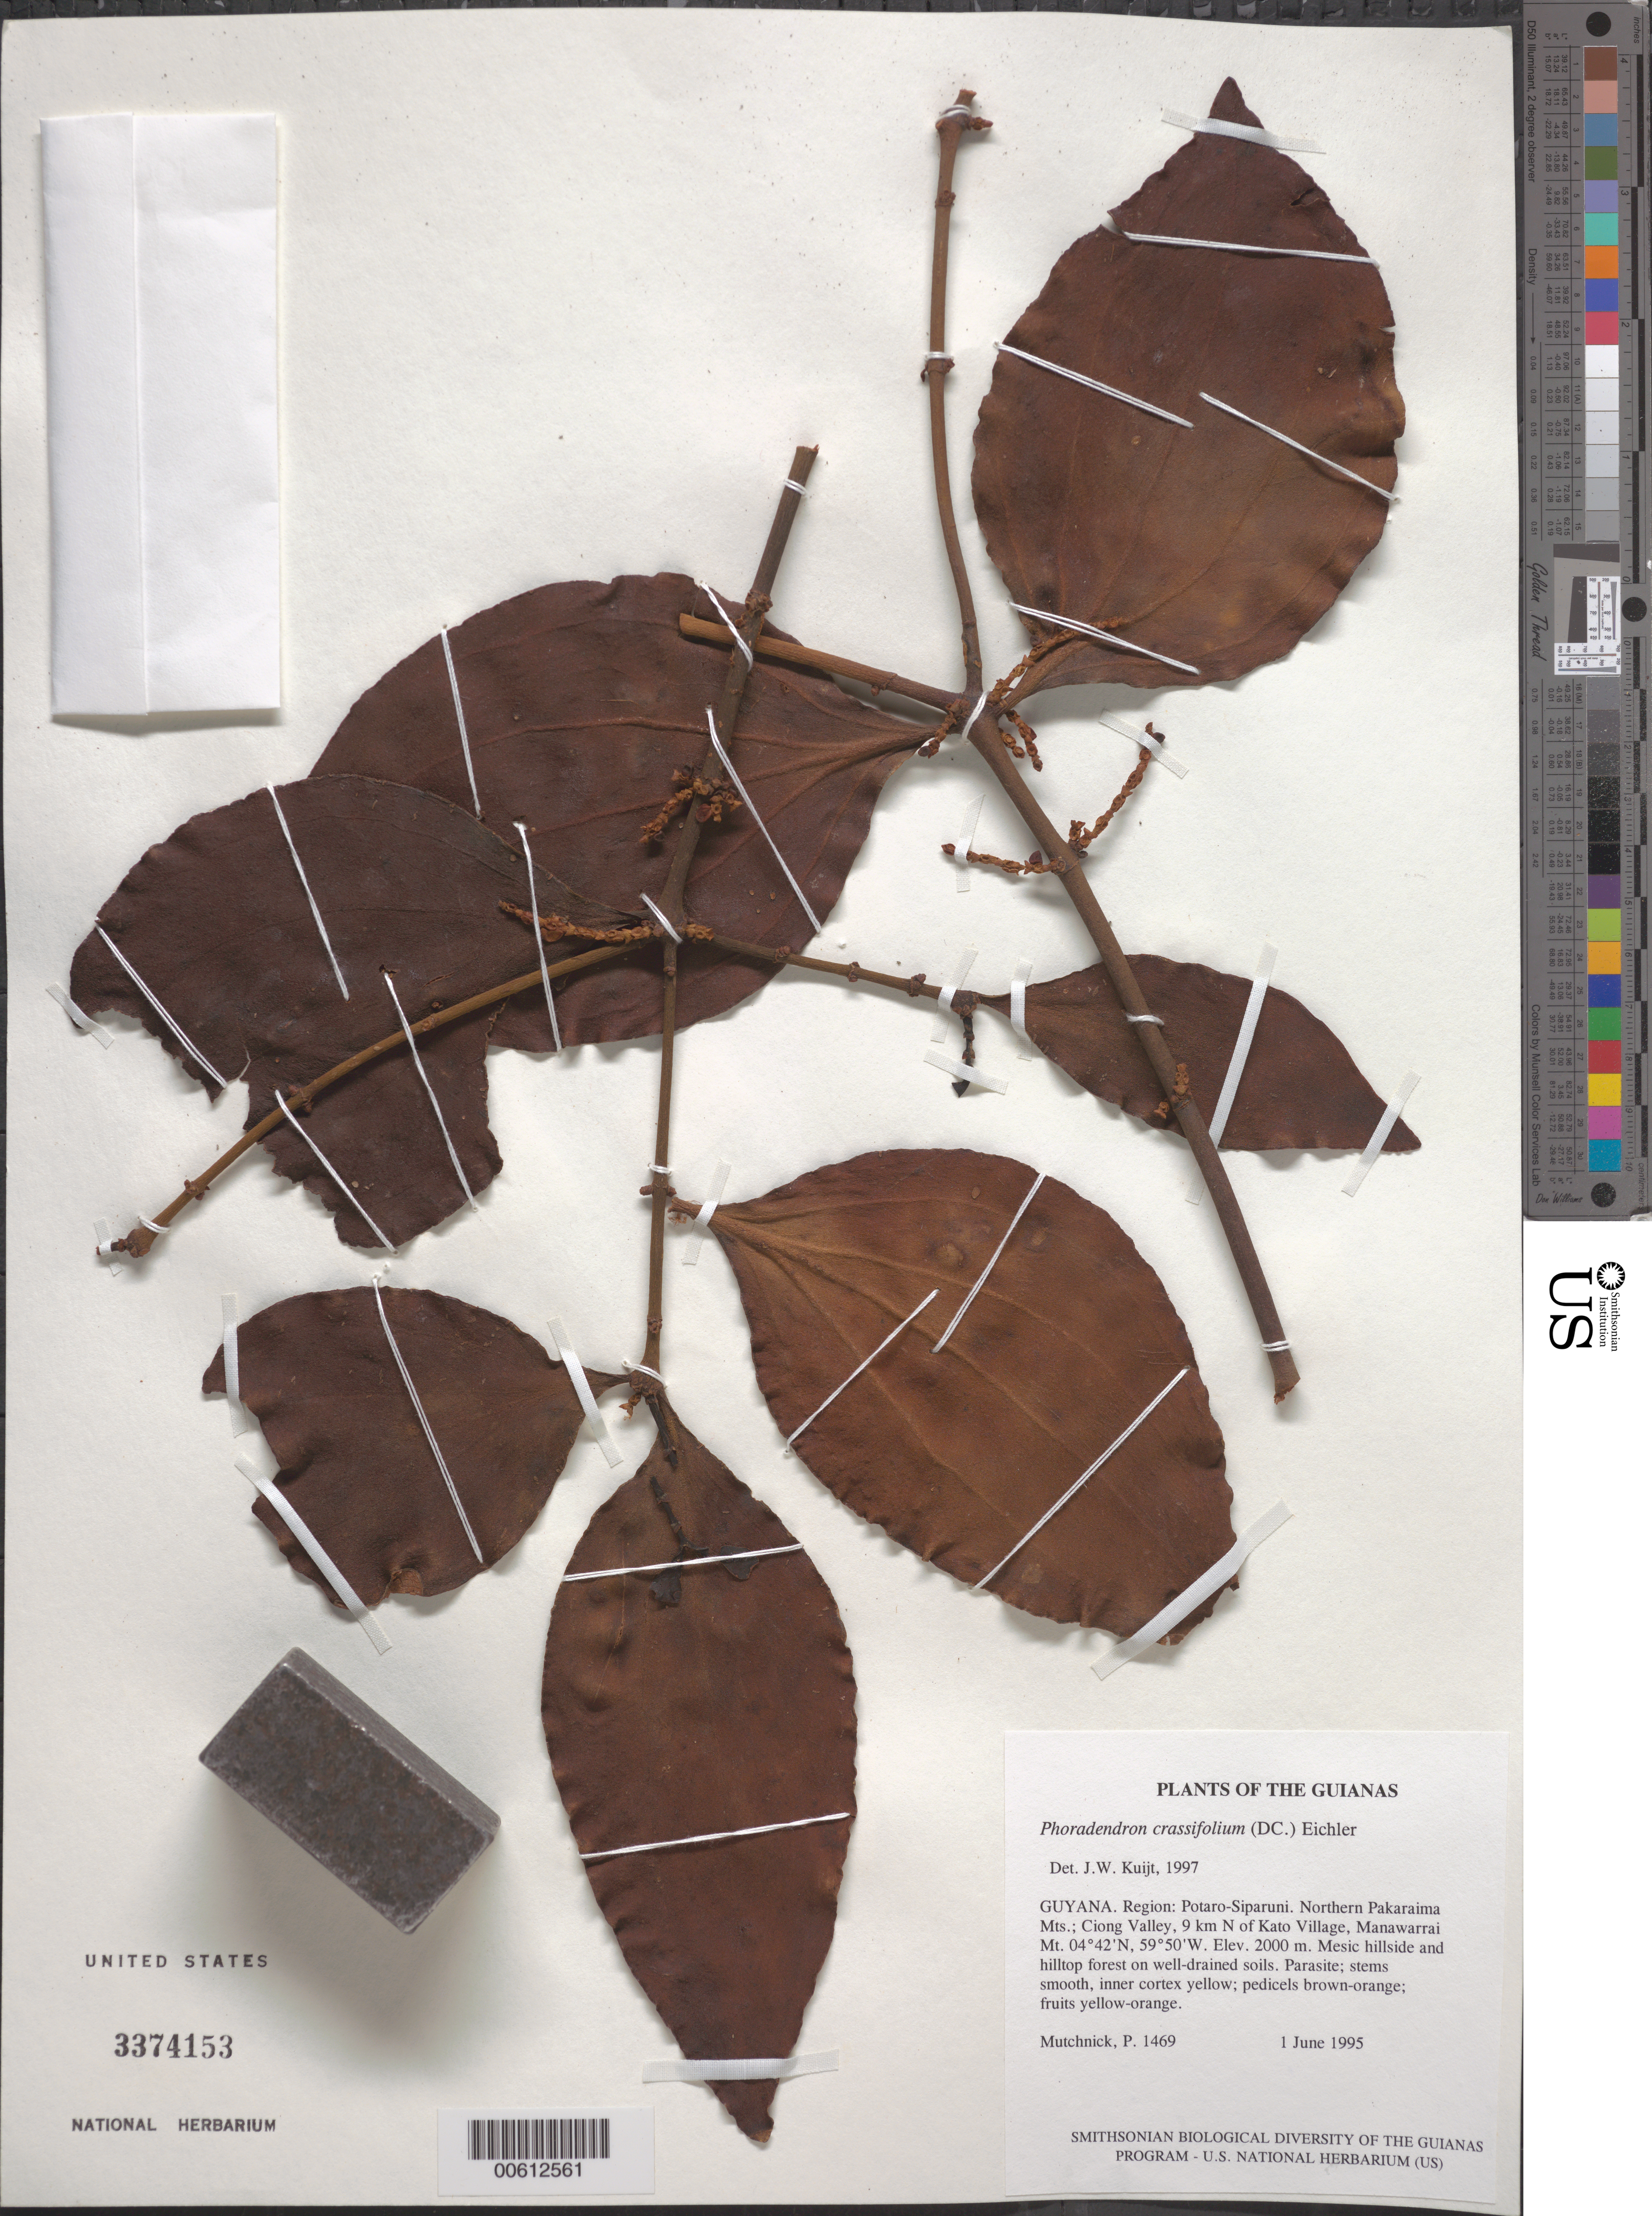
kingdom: Plantae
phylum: Tracheophyta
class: Magnoliopsida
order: Santalales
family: Viscaceae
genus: Phoradendron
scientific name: Phoradendron crassifolium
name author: (Pohl ex DC.) Eichler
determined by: Kuijt, Job, (CANADA)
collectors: P. Mutchnick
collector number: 1469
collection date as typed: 1 June 1995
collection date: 1995-06-01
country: Guyana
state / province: Potaro-Siparuni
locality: Northern Pakaraima Mts.; Ciong Valley, 9 km N of Kato Village, Manawarrai Mt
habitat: Mesic hillside and hilltop forest on well-drained soils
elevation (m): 2000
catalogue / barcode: US 3374153